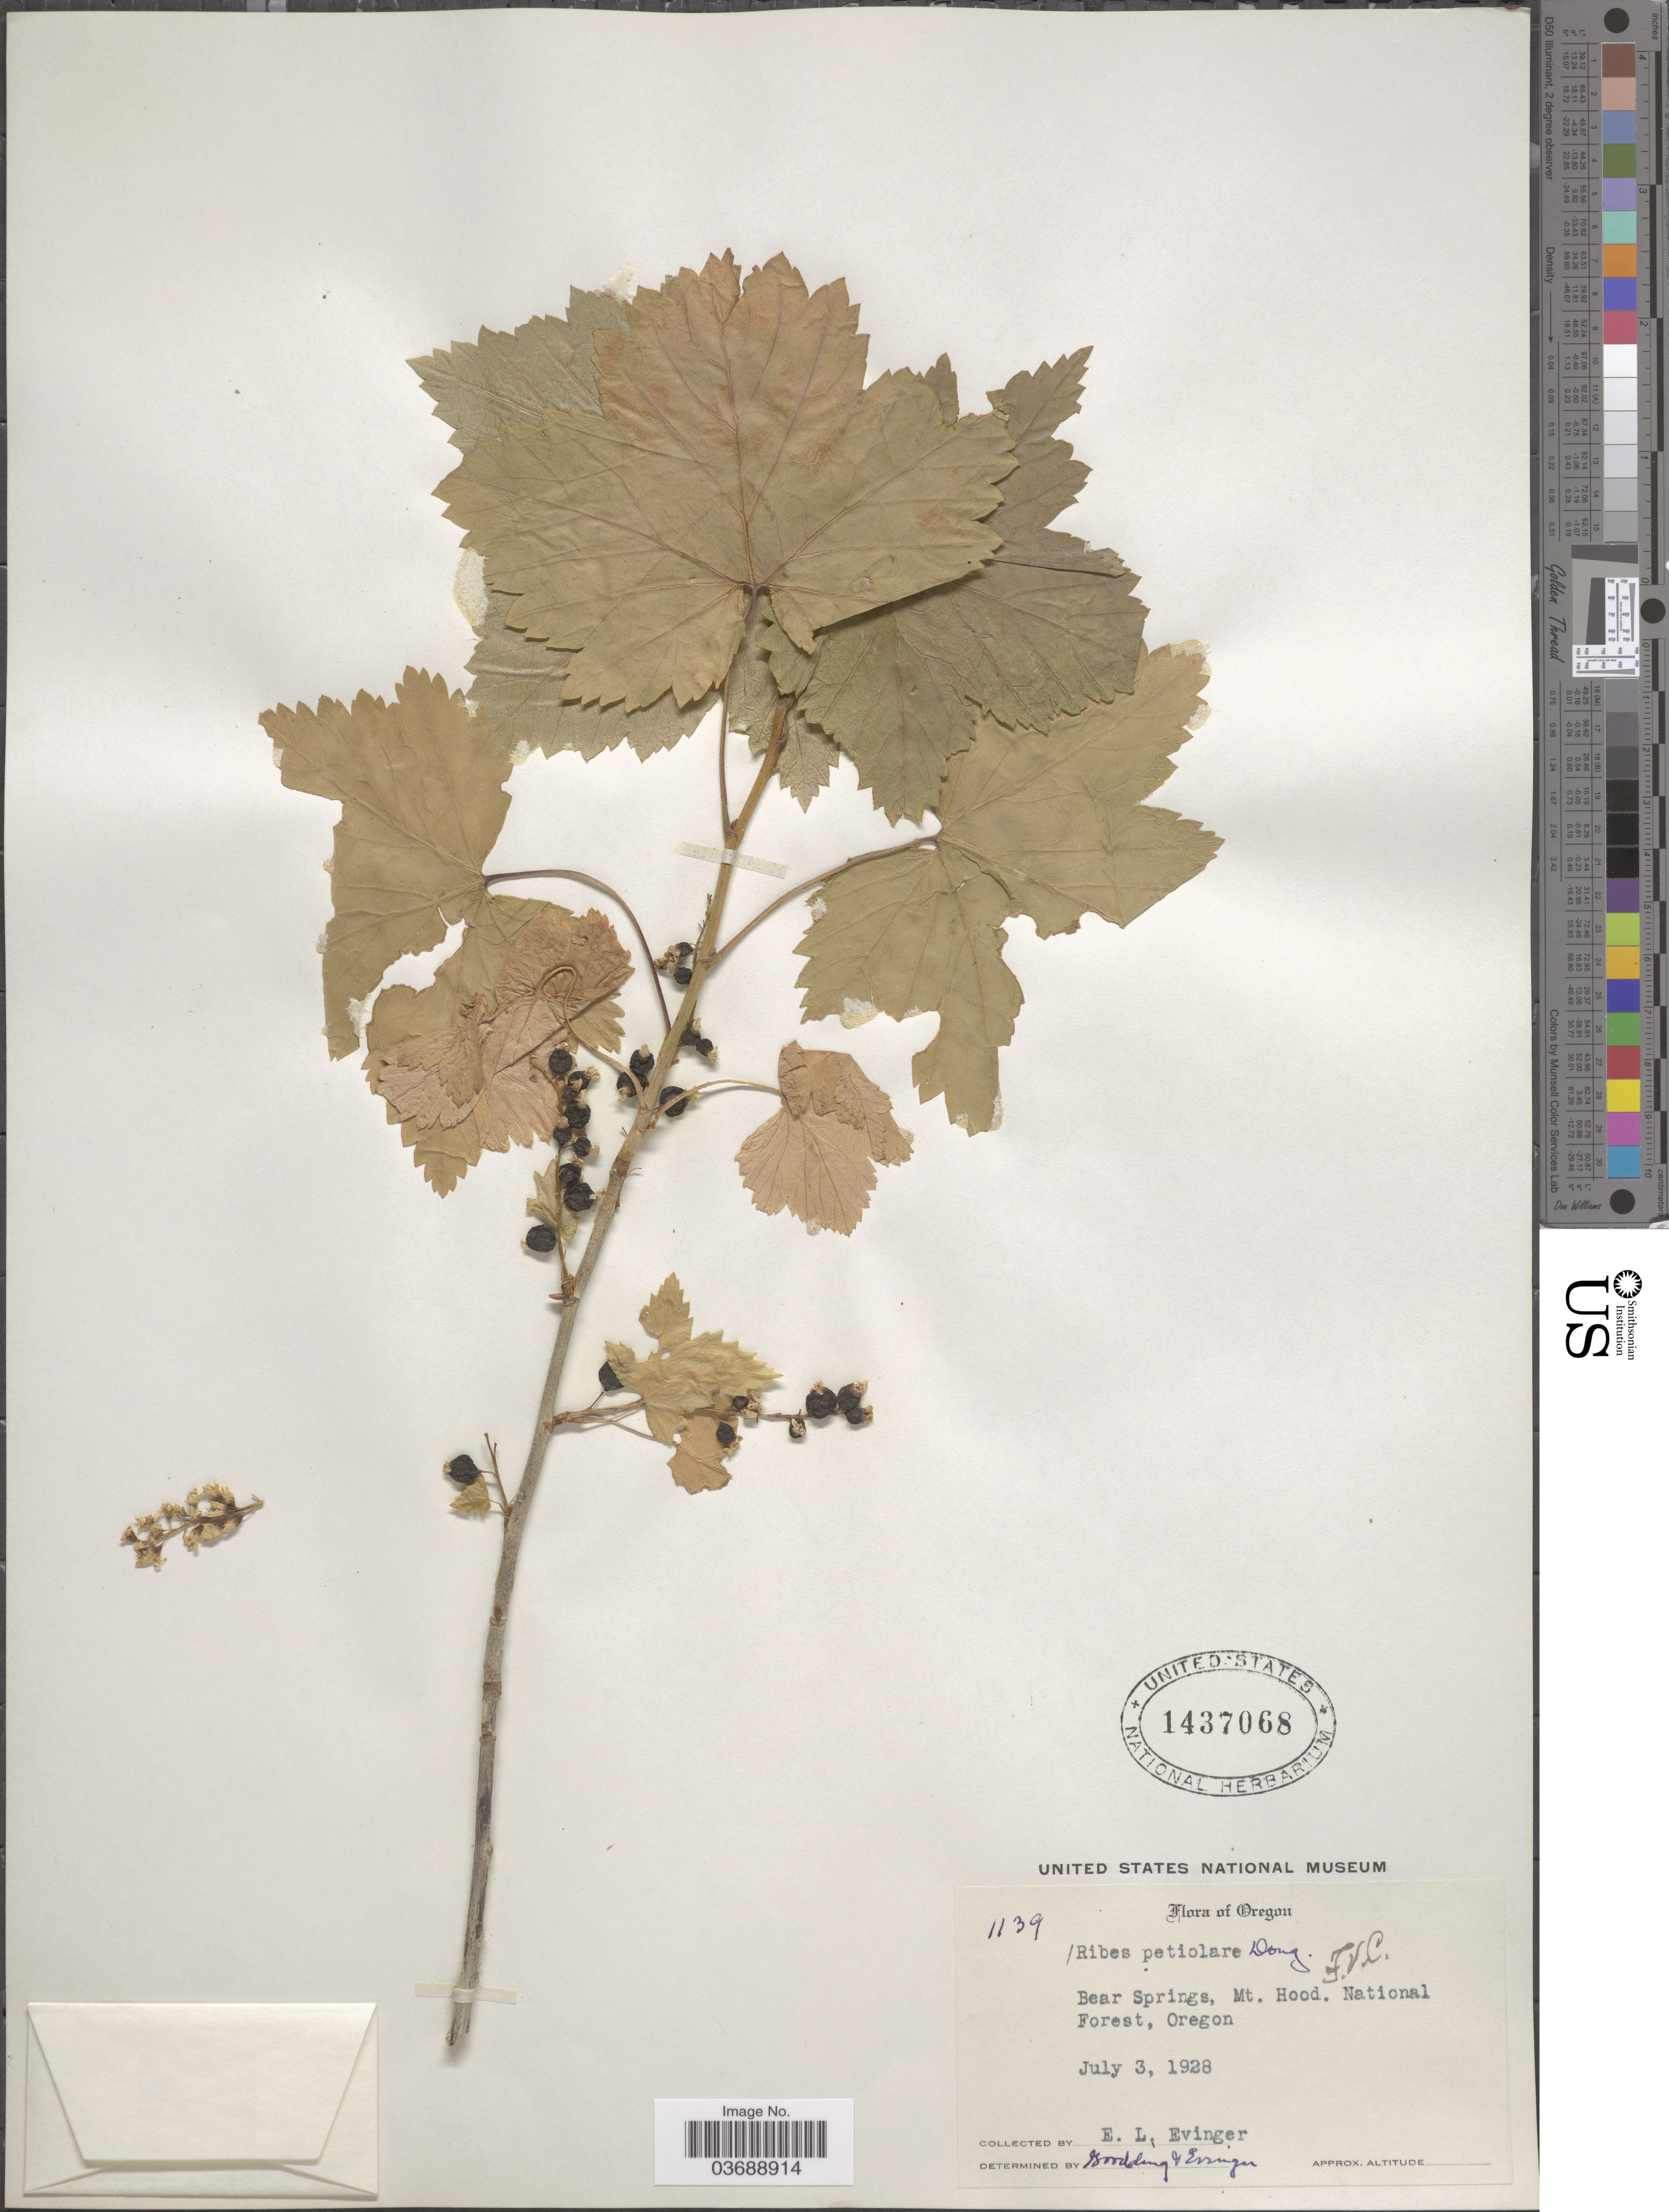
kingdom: Plantae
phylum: Tracheophyta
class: Magnoliopsida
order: Saxifragales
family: Grossulariaceae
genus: Ribes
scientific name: Ribes petiolare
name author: Douglas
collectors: E. Evinger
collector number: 1139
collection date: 1928-07-03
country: United States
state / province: Oregon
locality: Bear Springs, Mt. Hood National Forest.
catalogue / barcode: US 1437068